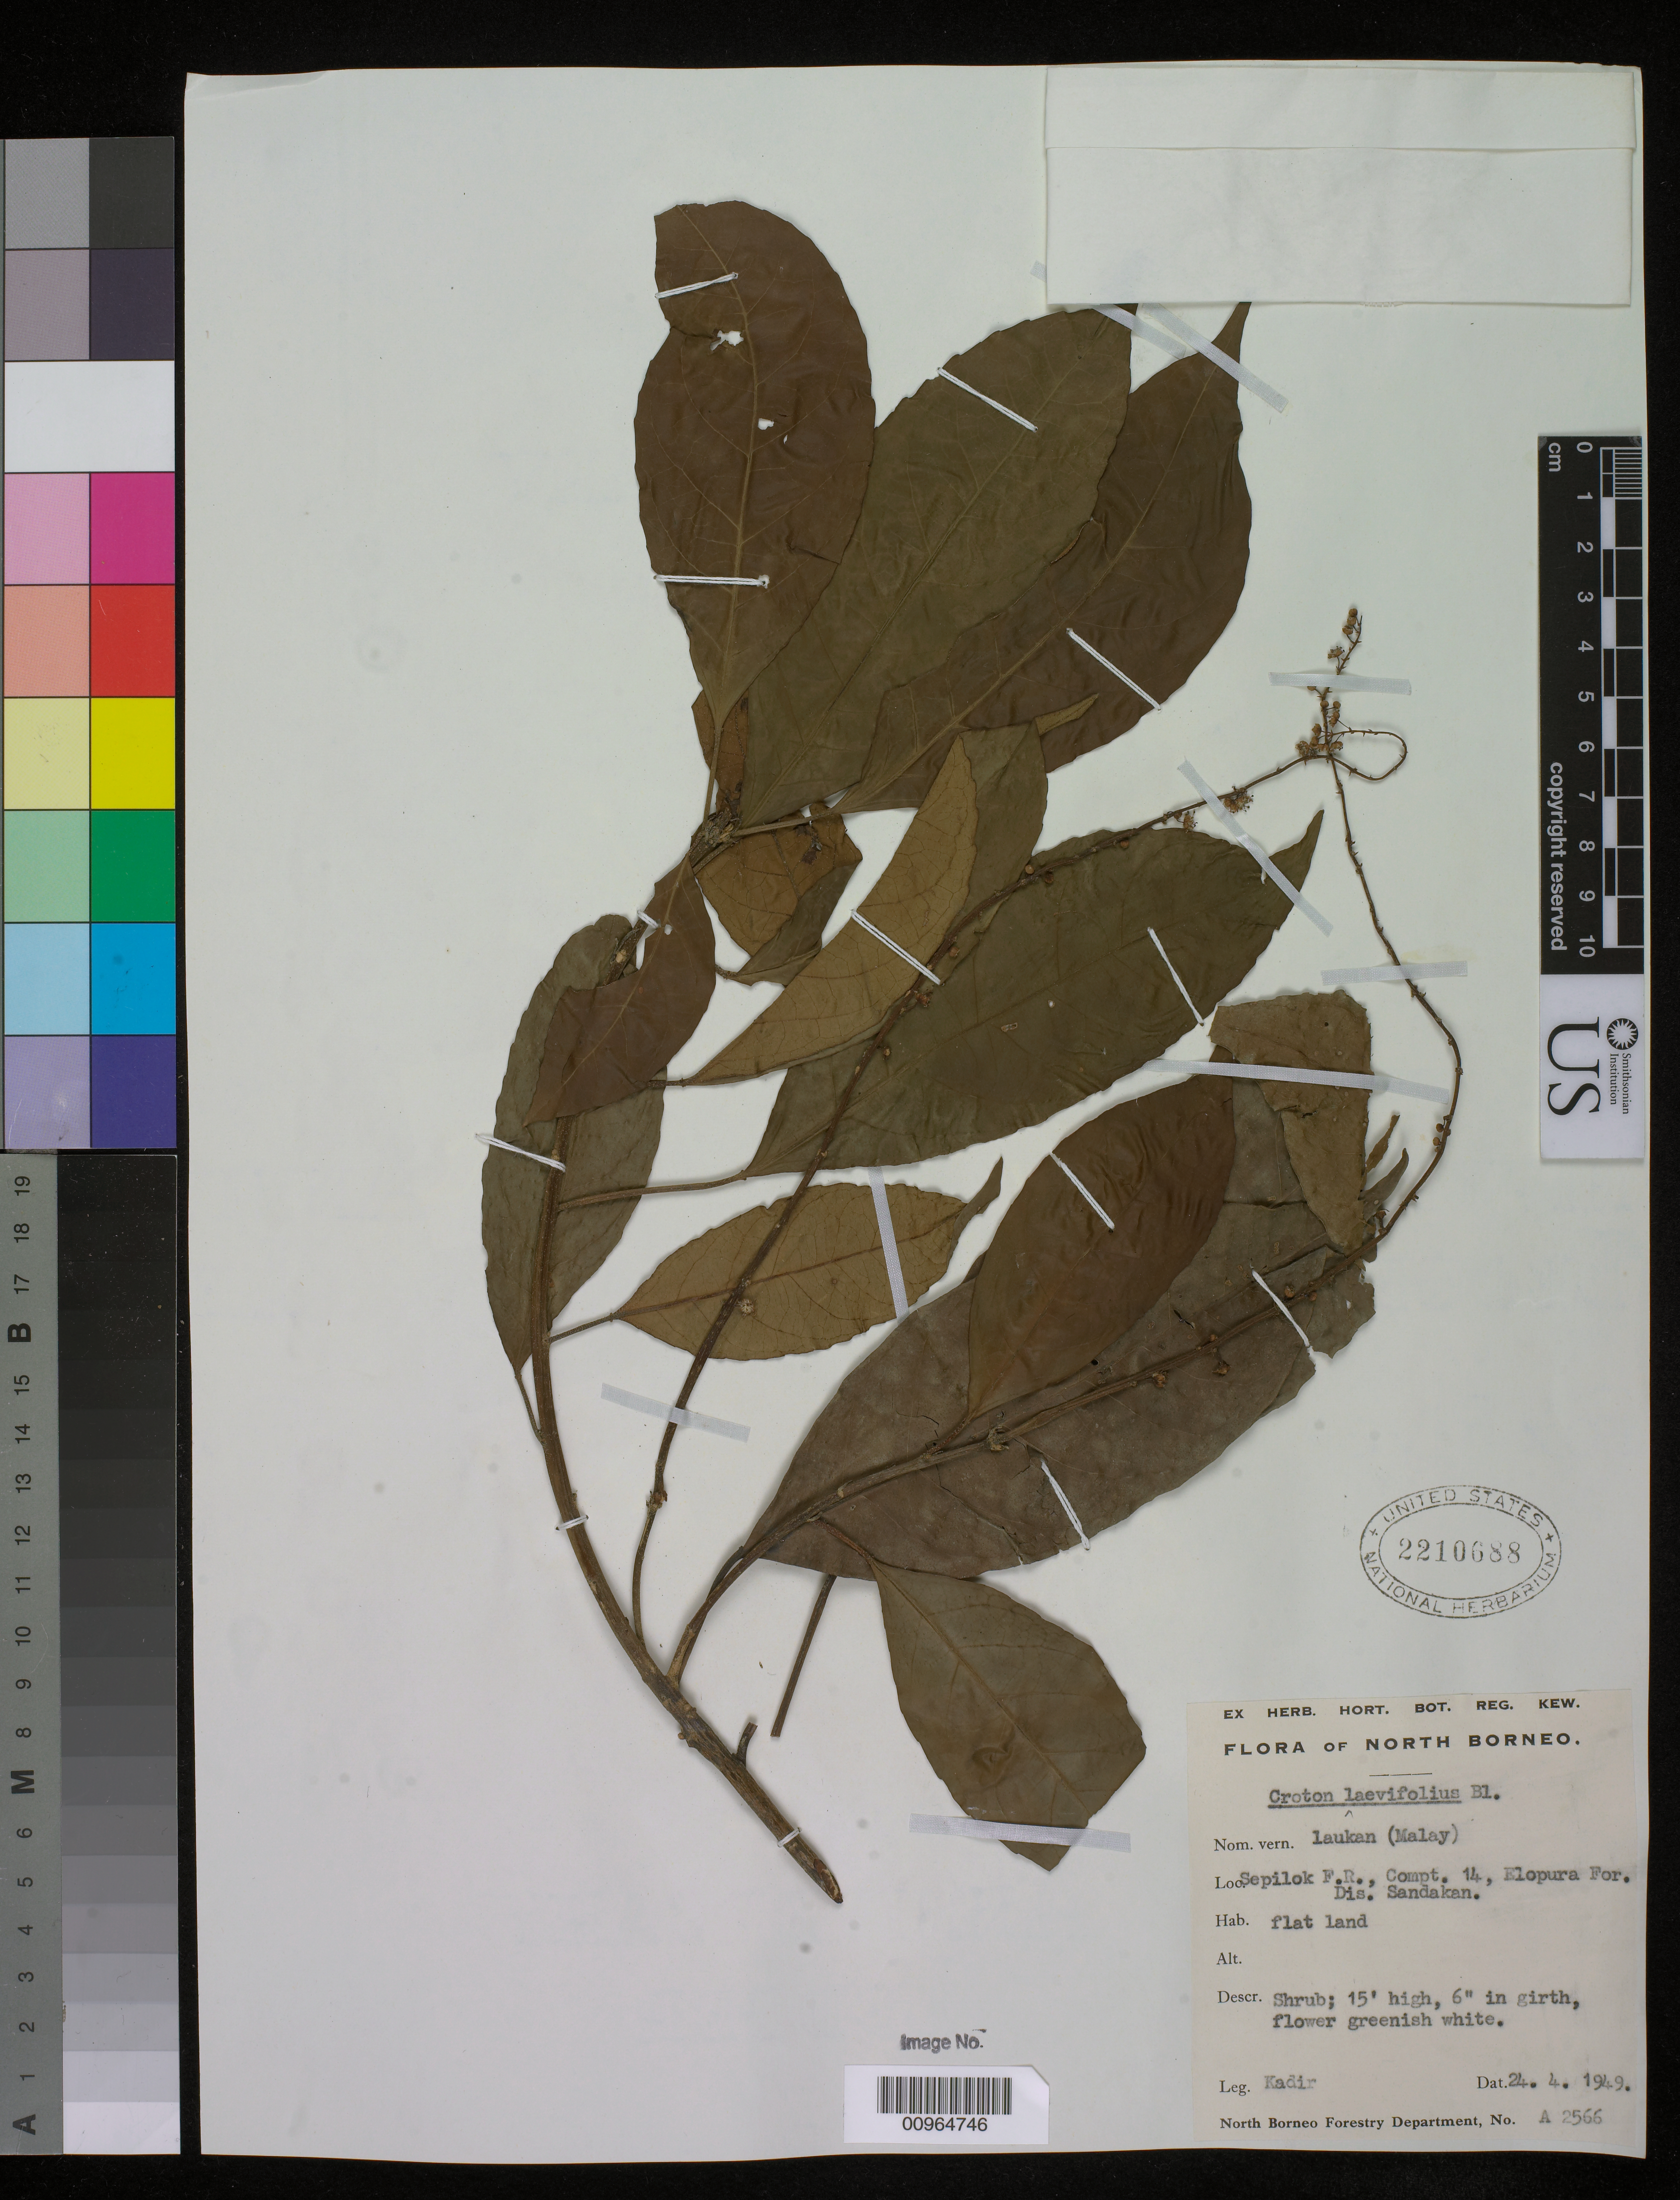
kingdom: Plantae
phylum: Tracheophyta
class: Magnoliopsida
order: Malpighiales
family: Euphorbiaceae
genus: Croton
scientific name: Croton laevifolius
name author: Blume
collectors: A. Cuadra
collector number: A 2566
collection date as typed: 09 Aug 1948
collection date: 1948-08-09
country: Malaysia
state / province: North Borneo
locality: Sepilok F.R. Elopura Sandakan, F.D.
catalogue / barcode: US 2210688